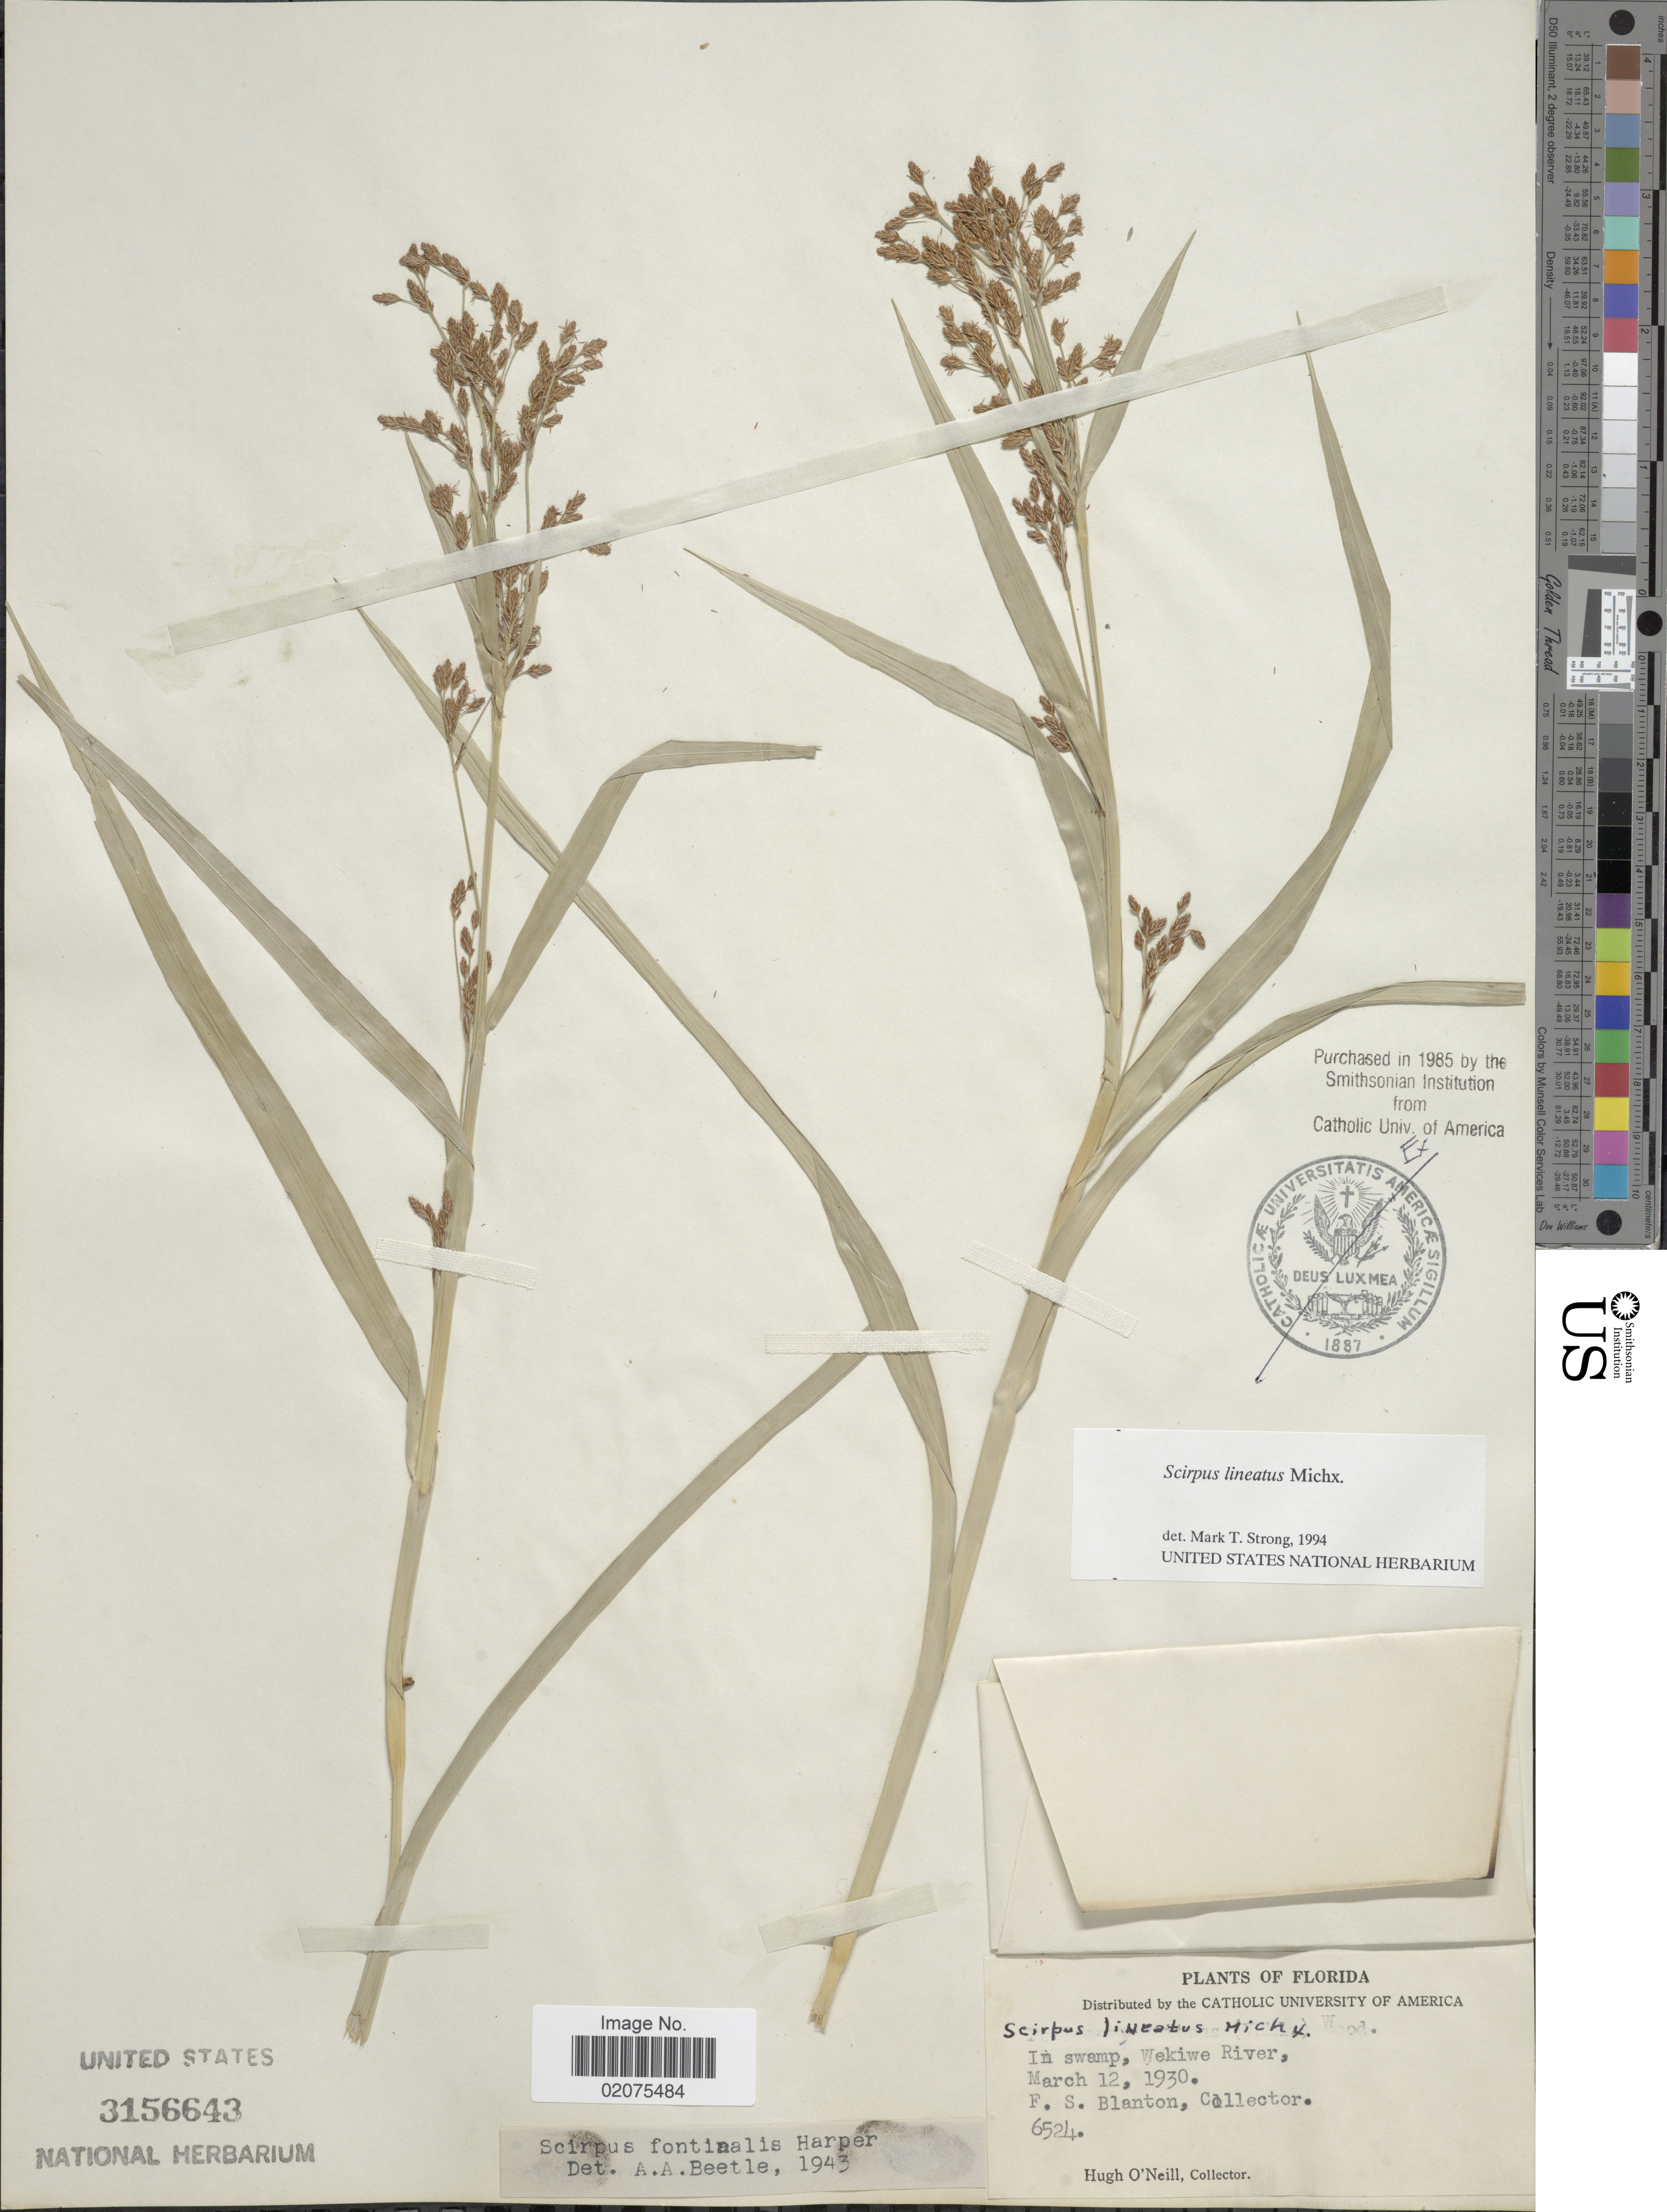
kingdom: Plantae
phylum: Tracheophyta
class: Liliopsida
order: Poales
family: Cyperaceae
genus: Scirpus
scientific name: Scirpus lineatus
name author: Michx.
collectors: F. S. Blanton & H. O'Neill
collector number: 6524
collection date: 1930-03-12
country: United States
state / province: Florida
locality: In swamp, Wekiwe River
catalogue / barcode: US 3156643